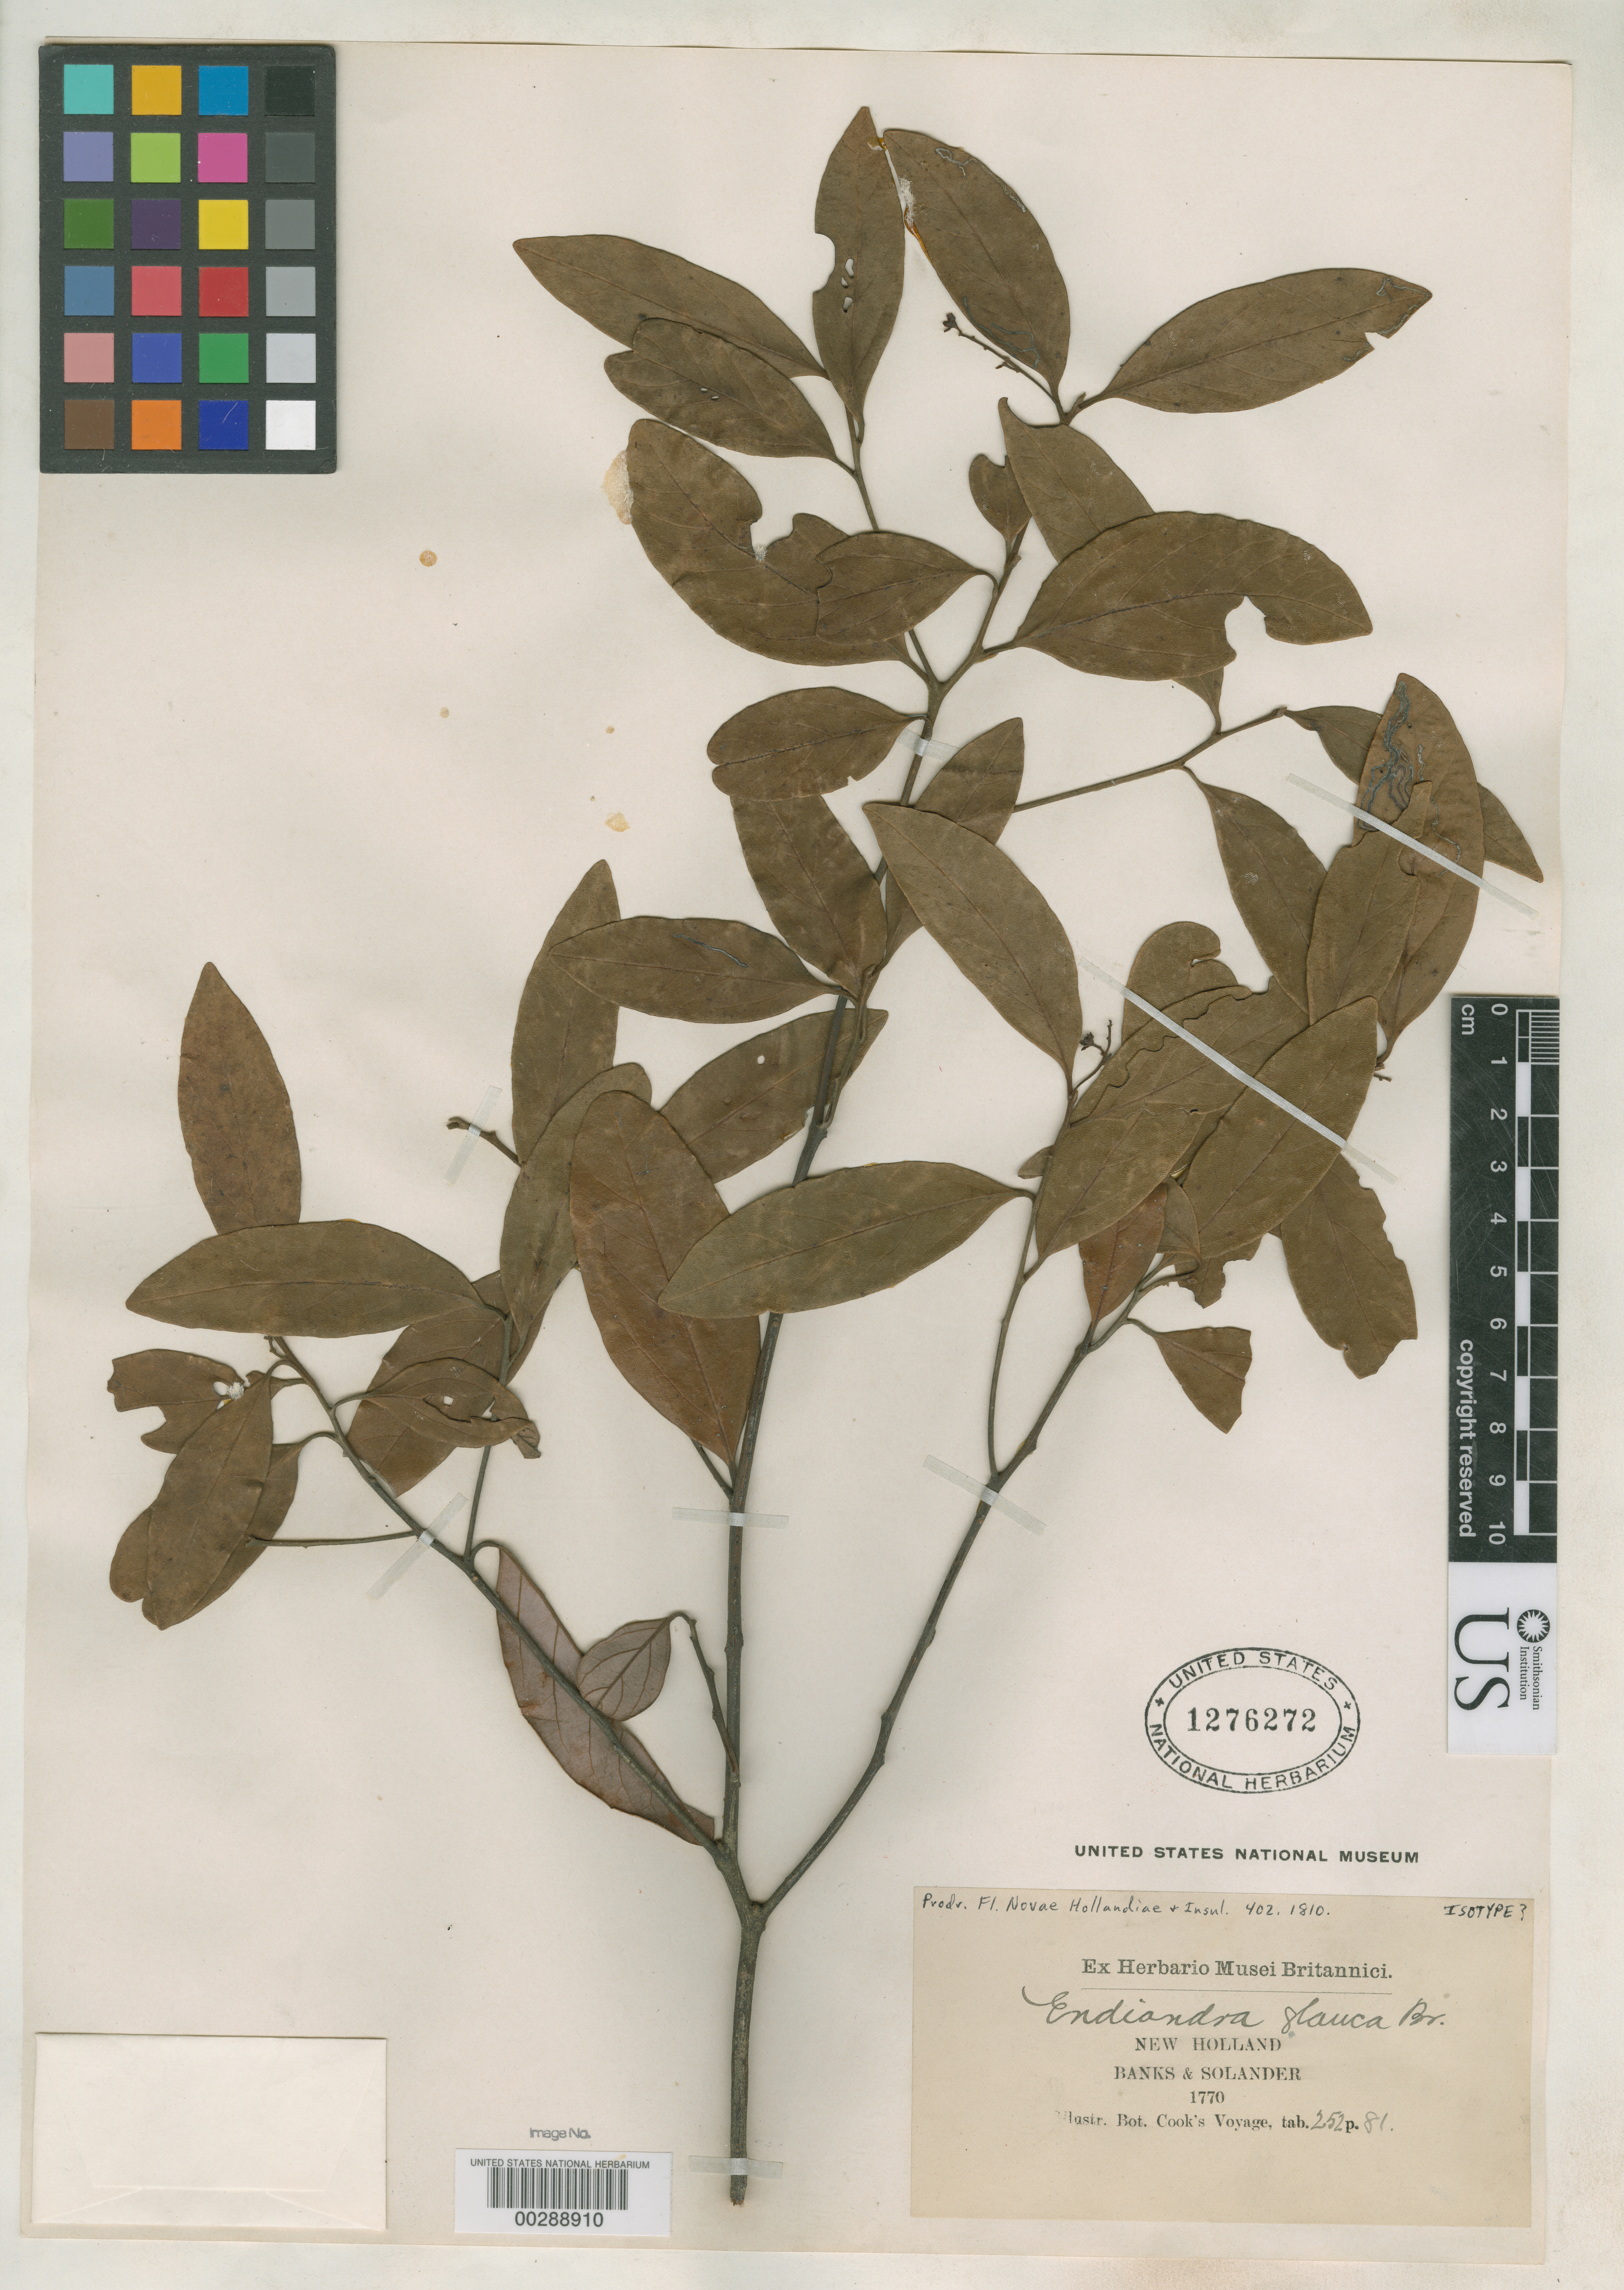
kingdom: Plantae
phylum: Tracheophyta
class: Magnoliopsida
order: Laurales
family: Lauraceae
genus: Endiandra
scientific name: Endiandra glauca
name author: R. Br.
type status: Isotype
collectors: J. Banks & D. C. Solander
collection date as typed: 1770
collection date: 1770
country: Australia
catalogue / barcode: US 1276272